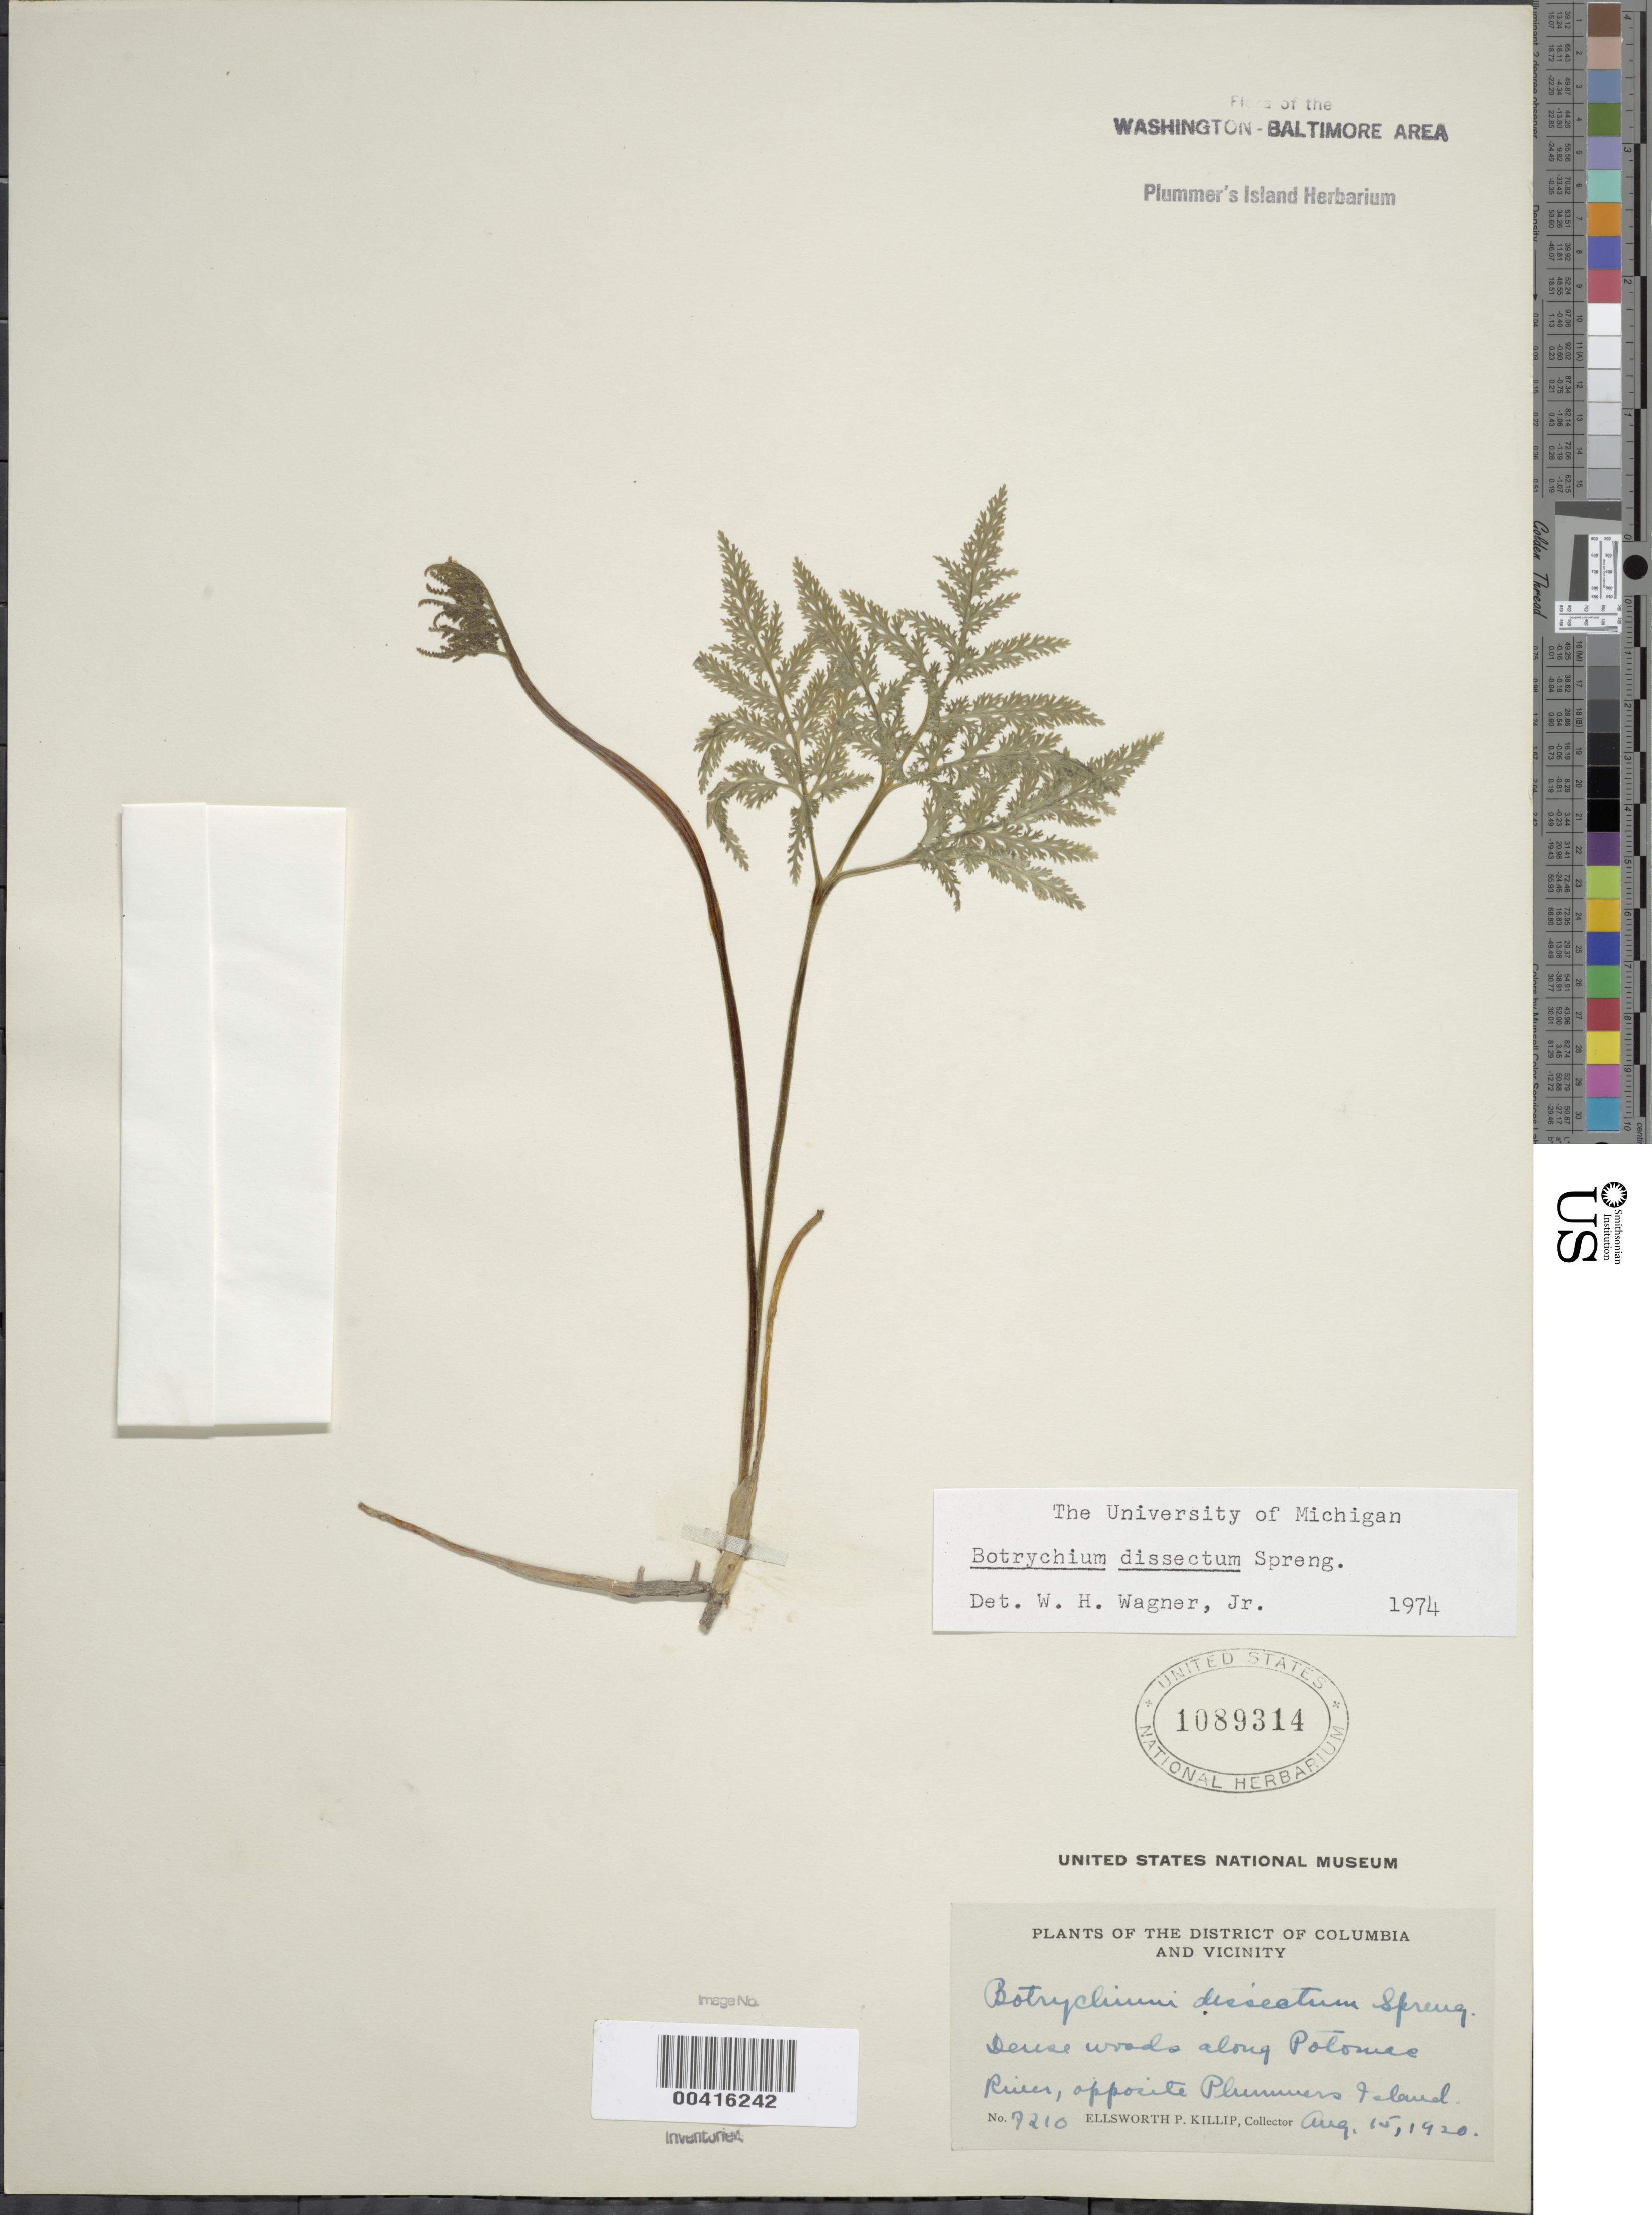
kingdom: Plantae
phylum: Tracheophyta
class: Polypodiopsida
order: Ophioglossales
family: Ophioglossaceae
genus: Botrychium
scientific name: Botrychium dissectum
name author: Spreng.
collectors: E. P. Killip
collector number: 7210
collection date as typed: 15 Aug 1920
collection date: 1920-08-15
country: United States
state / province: Maryland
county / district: Montgomery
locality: Potomac River bank opposite Plummers Island Plummers Island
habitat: Dense woods along river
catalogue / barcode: US 1089314